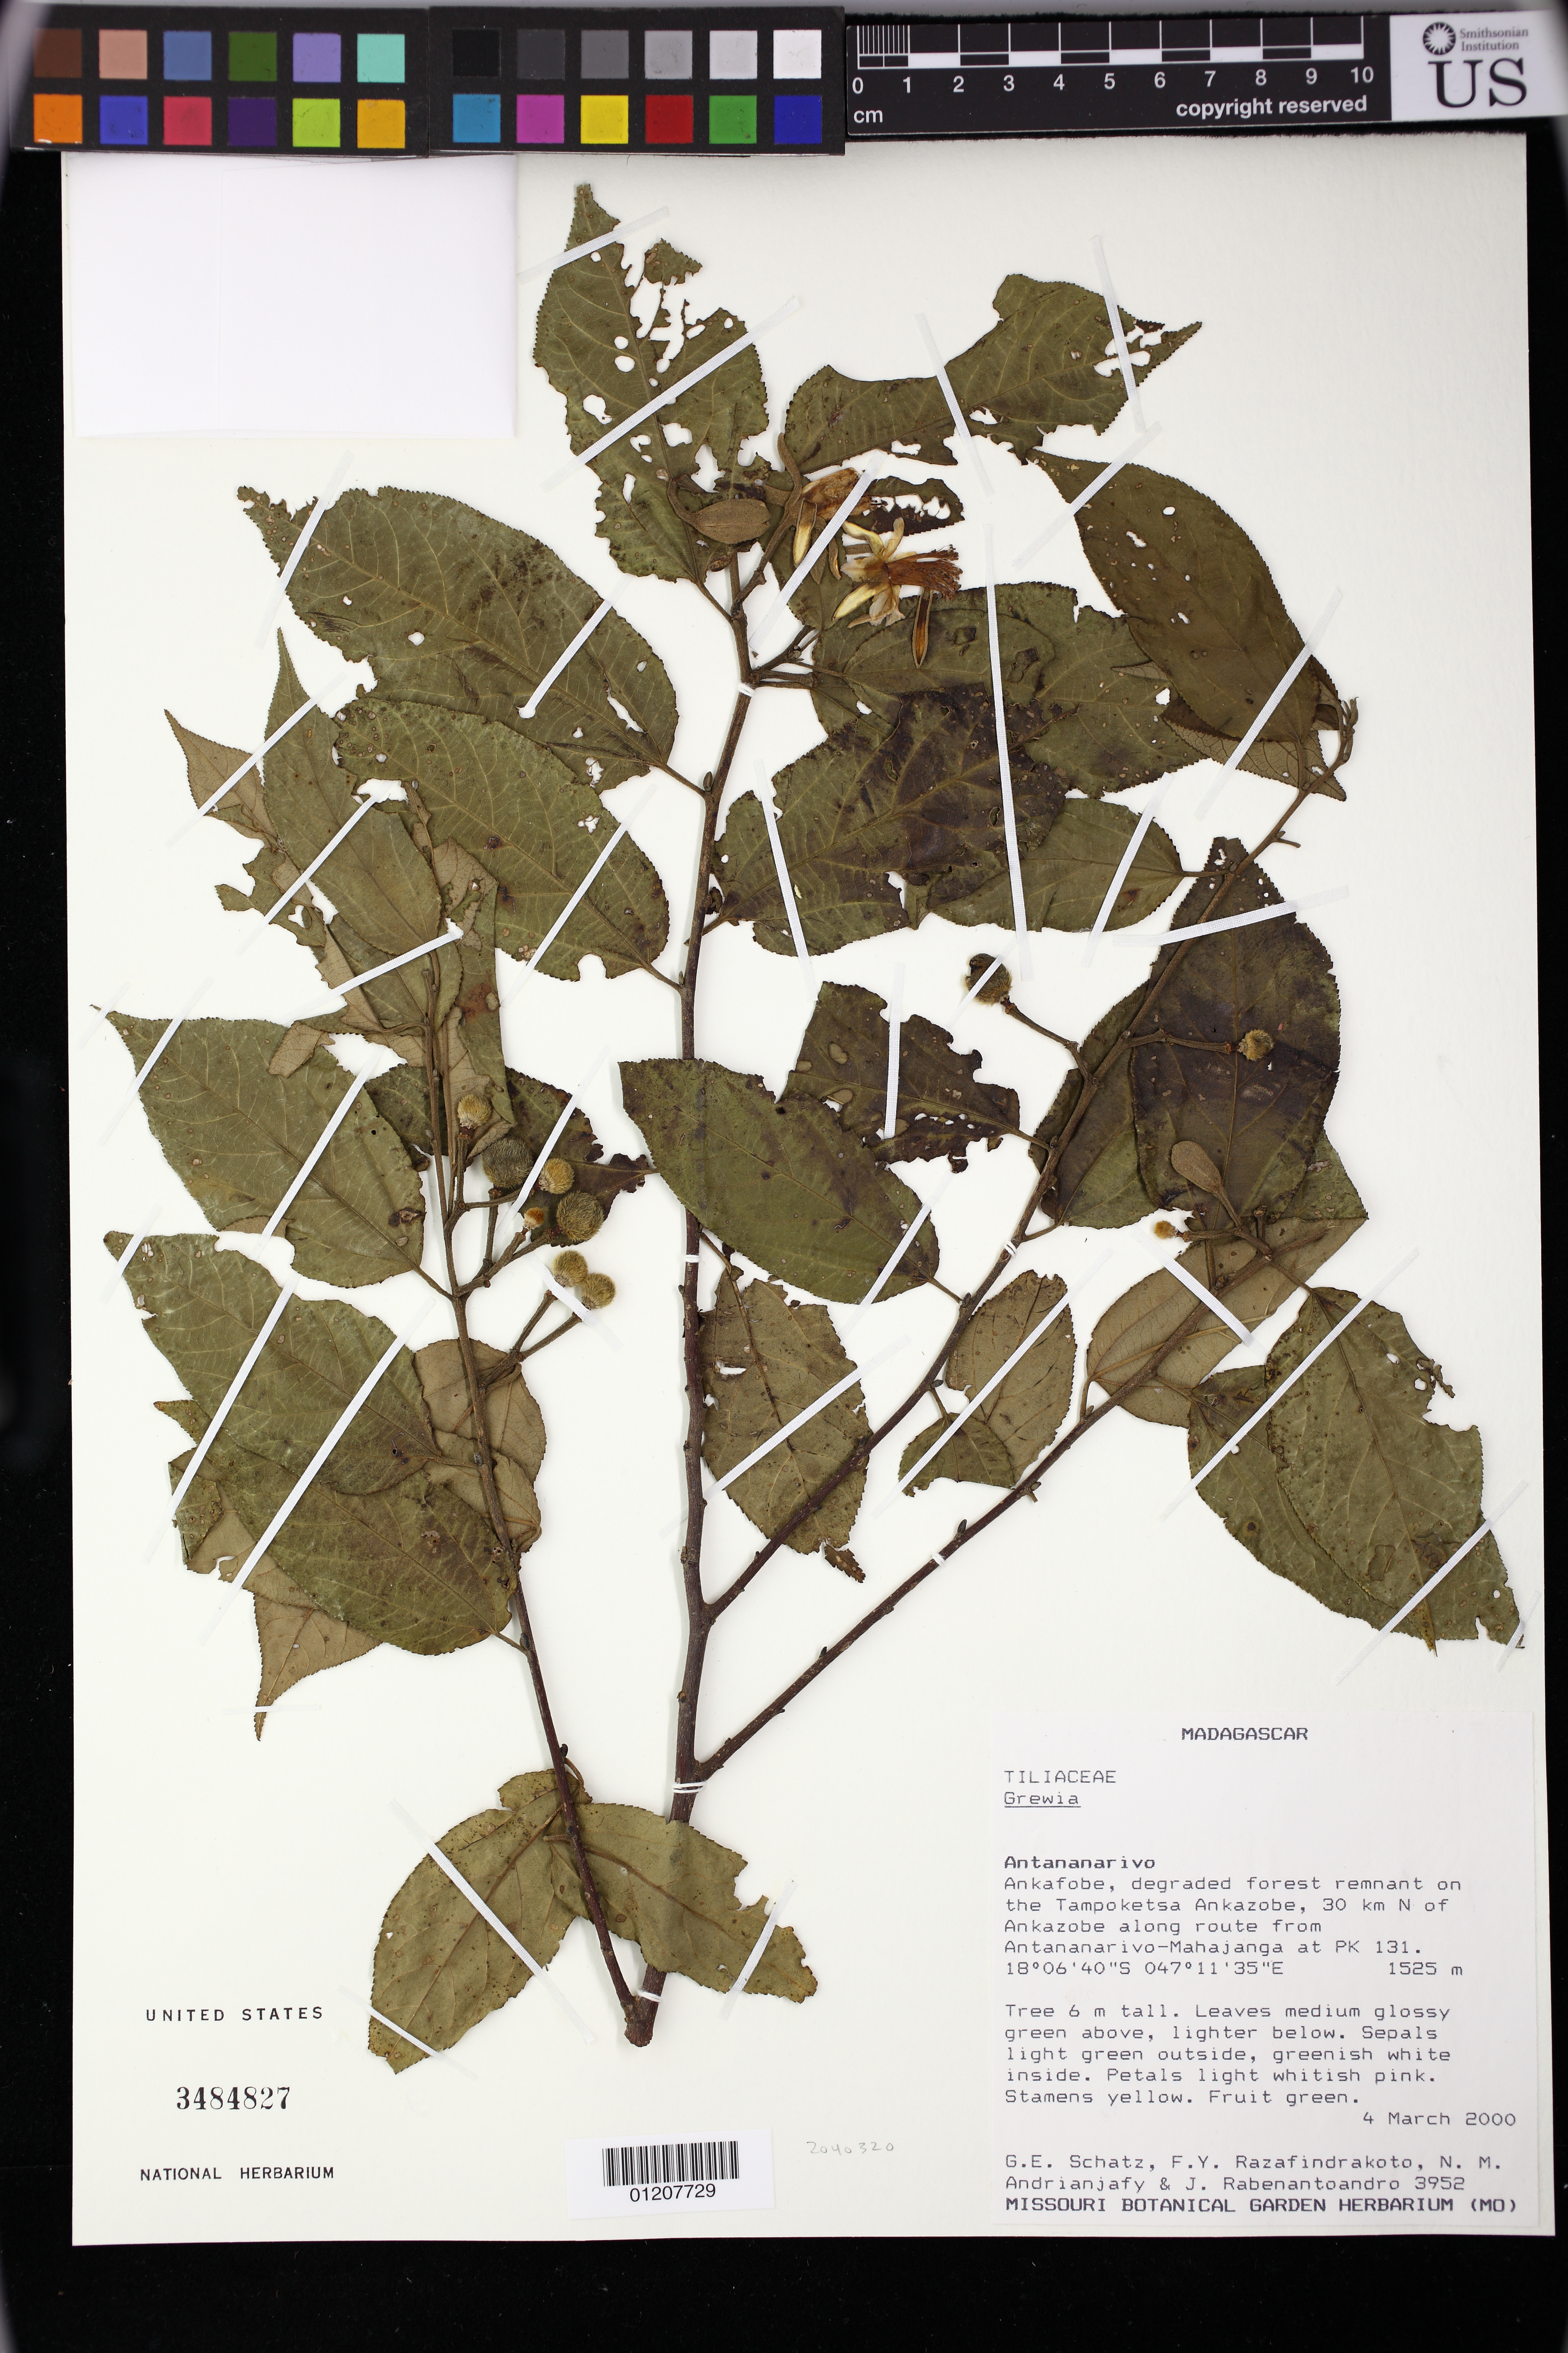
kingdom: Plantae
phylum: Tracheophyta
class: Magnoliopsida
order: Malvales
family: Malvaceae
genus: Grewia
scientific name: Grewia sp.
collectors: G. Schatz, F. Y.Razafindrakoto, N. M. Andrianjafy & J. Rabenantoandro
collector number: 3952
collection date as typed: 03 Apr 2000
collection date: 2000-04-03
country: Madagascar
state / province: Analamanga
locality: Antananrivo. Ankafobe, degraded forest remnant on Tampoketsa Ankazobe, 30 km N of Ankazobe along route from Antananarivo-Mahajanga at PK 131.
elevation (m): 1525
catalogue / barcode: US 3484827